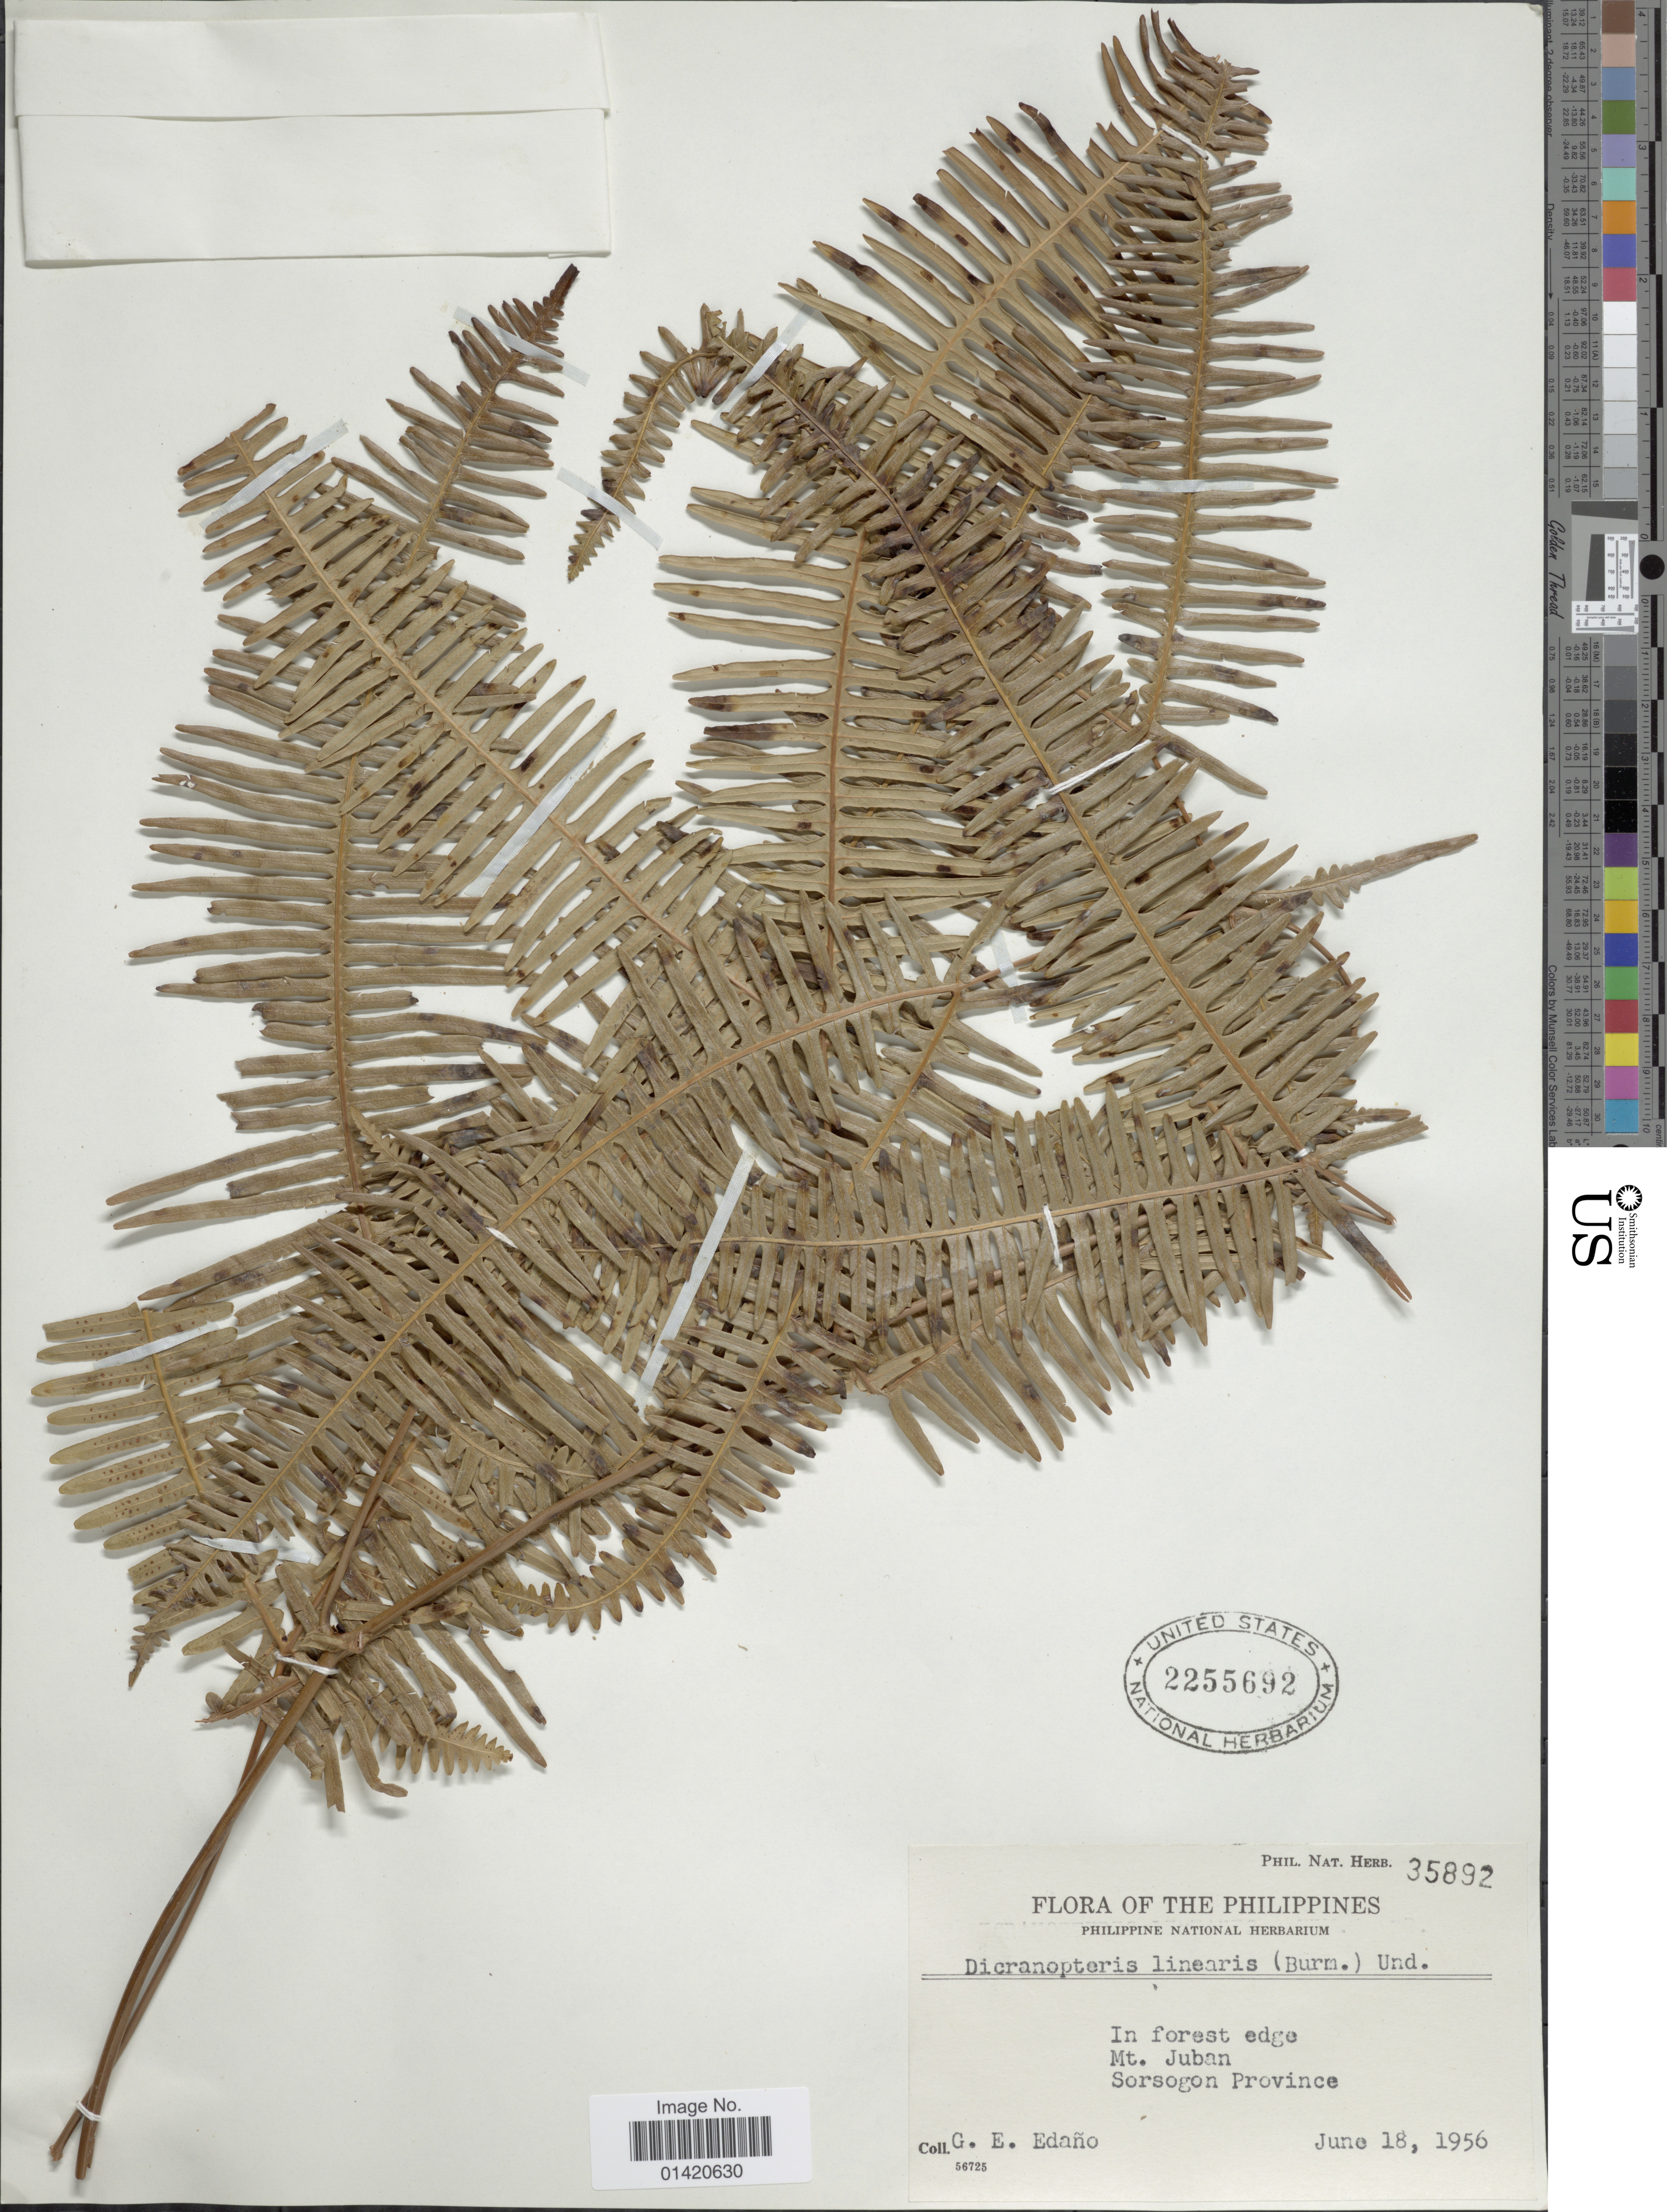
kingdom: Plantae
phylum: Tracheophyta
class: Polypodiopsida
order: Gleicheniales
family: Gleicheniaceae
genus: Dicranopteris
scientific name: Dicranopteris linearis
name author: (Burm. f.) Underw.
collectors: G. E. Edaño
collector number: Phil Nat Herb 35892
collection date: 1956-06-18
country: Philippines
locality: In forest edge Mt Juban, Sorsogon Province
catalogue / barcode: US 2255692